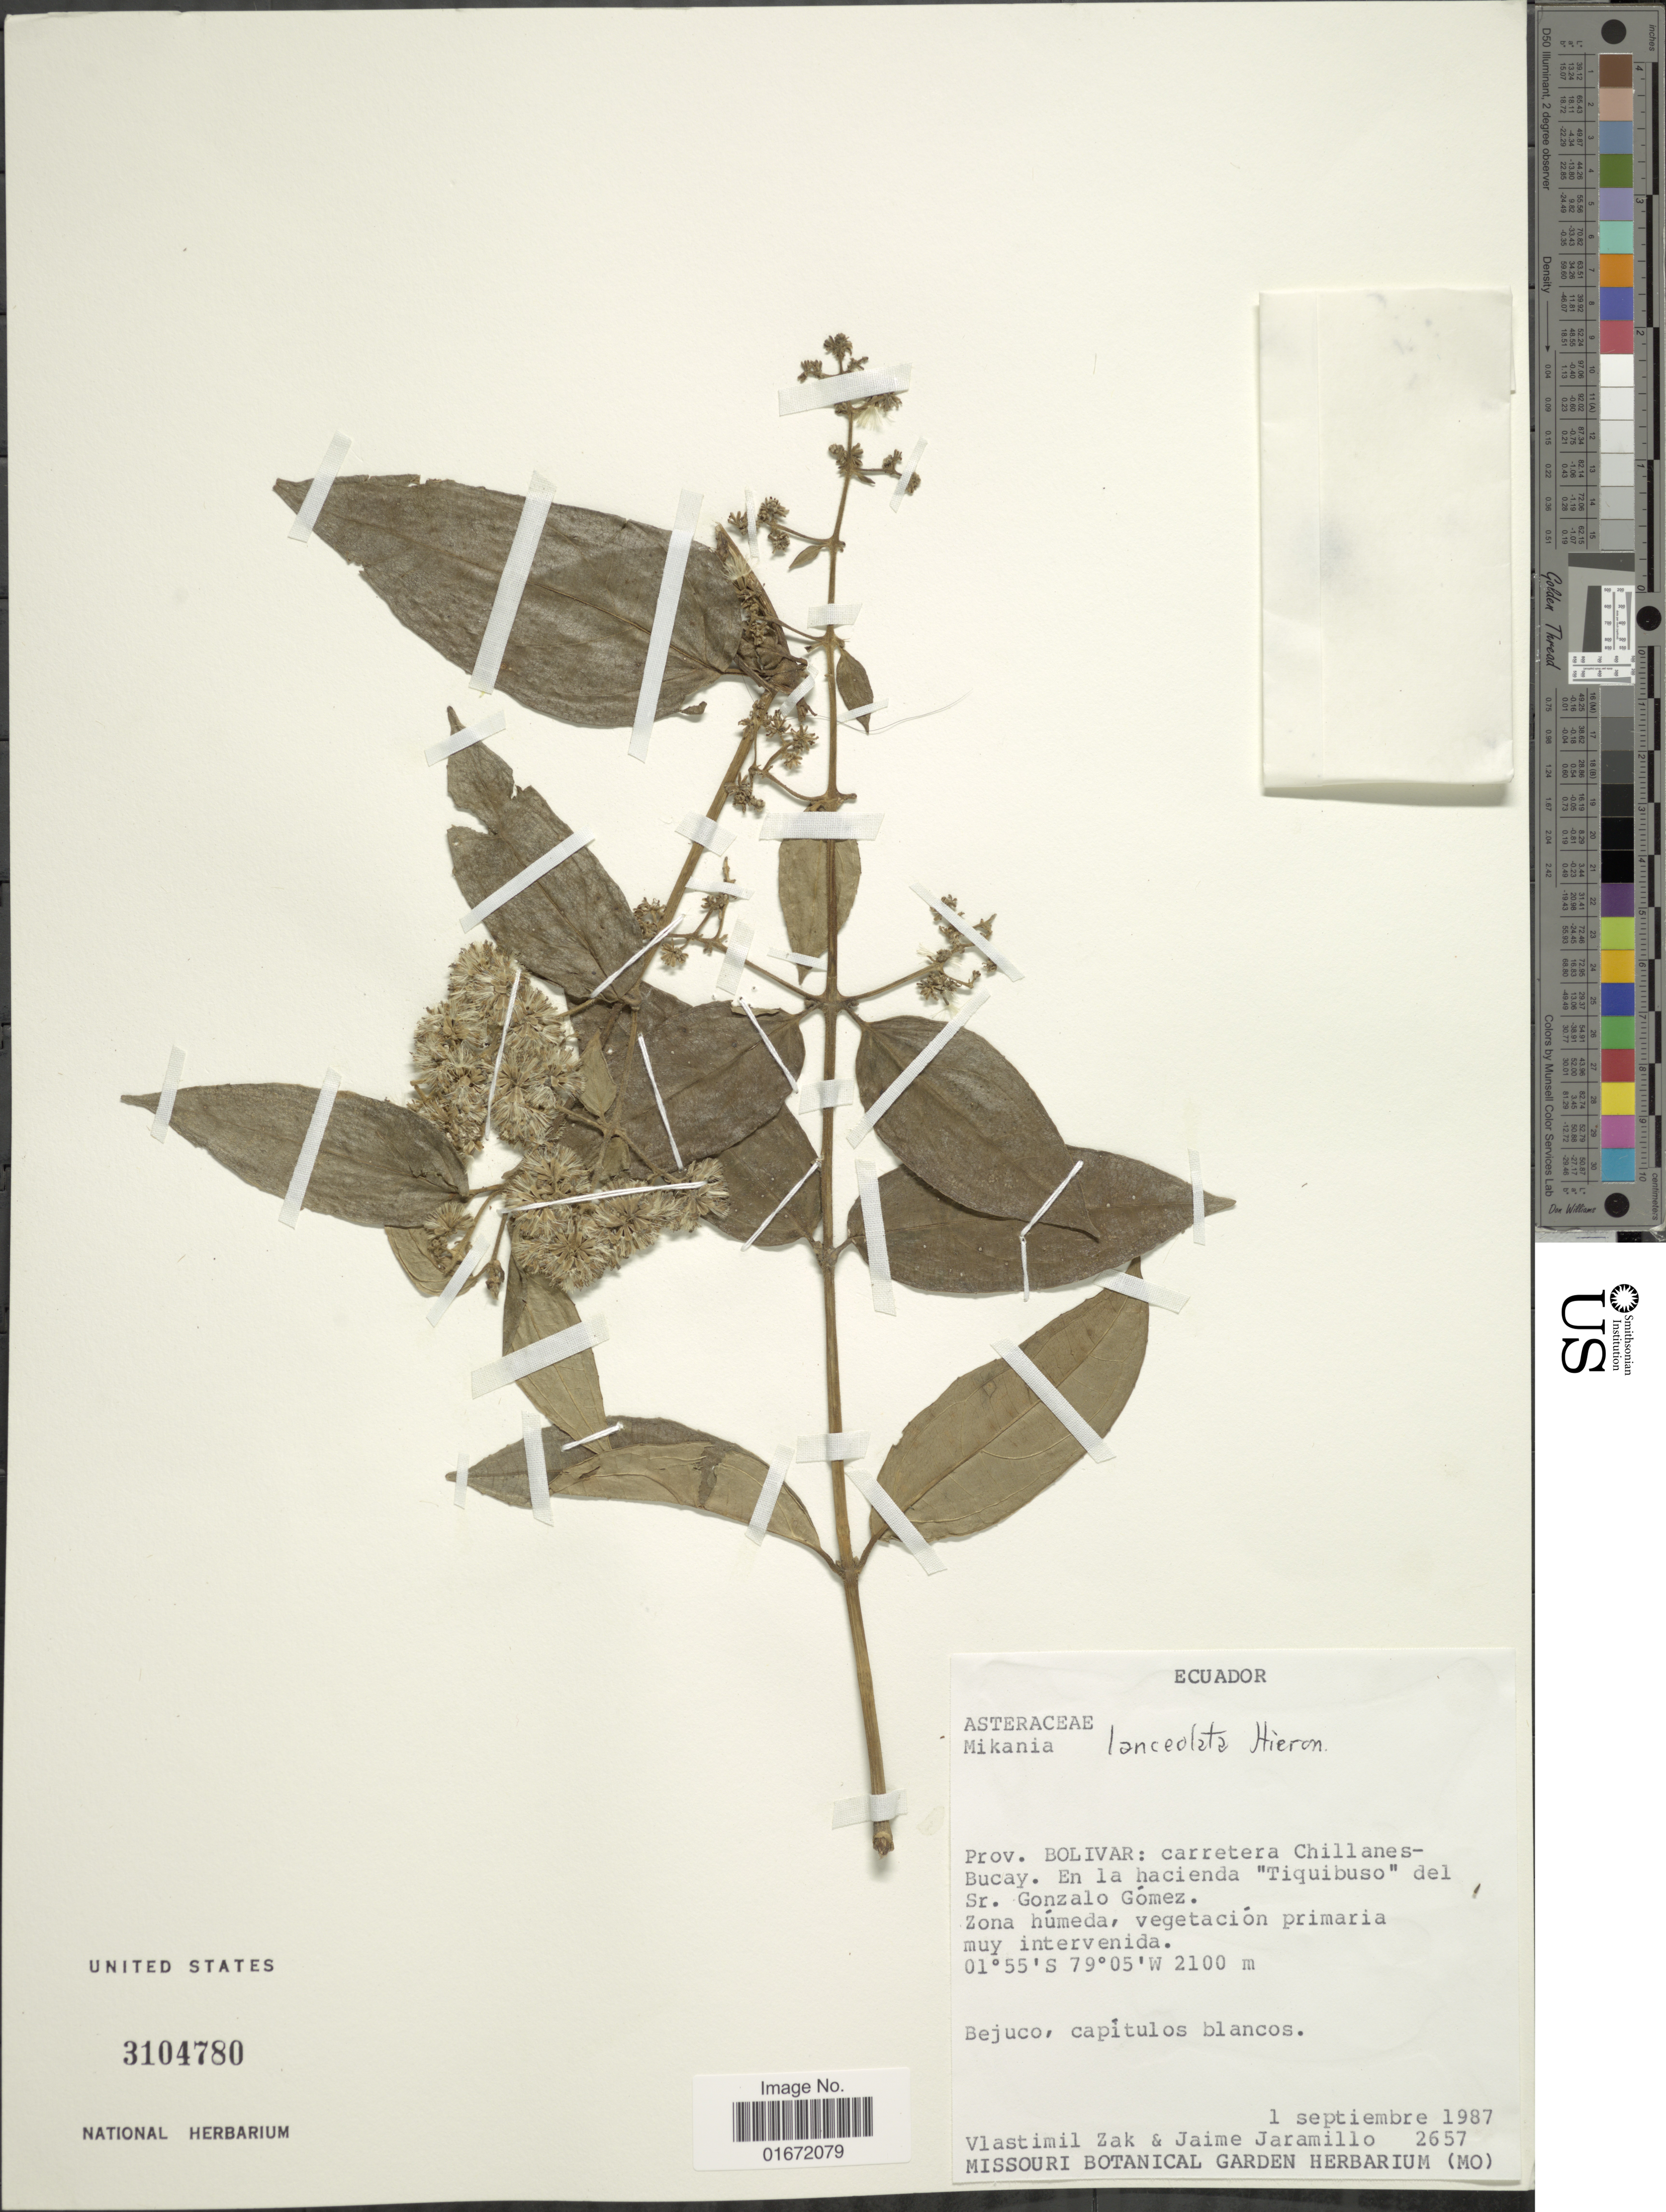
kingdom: Plantae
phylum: Tracheophyta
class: Magnoliopsida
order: Asterales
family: Asteraceae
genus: Mikania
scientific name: Mikania sylvatica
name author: Klatt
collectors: V. Zak & J. Jaramillo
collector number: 2657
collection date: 1987-09-01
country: Ecuador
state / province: Bolívar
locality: Prov. Bolivar: carretera Chillanes-Bucay. En la hacienda "Tiquibuso" del Sr. Gonzalo Gómez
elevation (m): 2100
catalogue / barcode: US 3104780